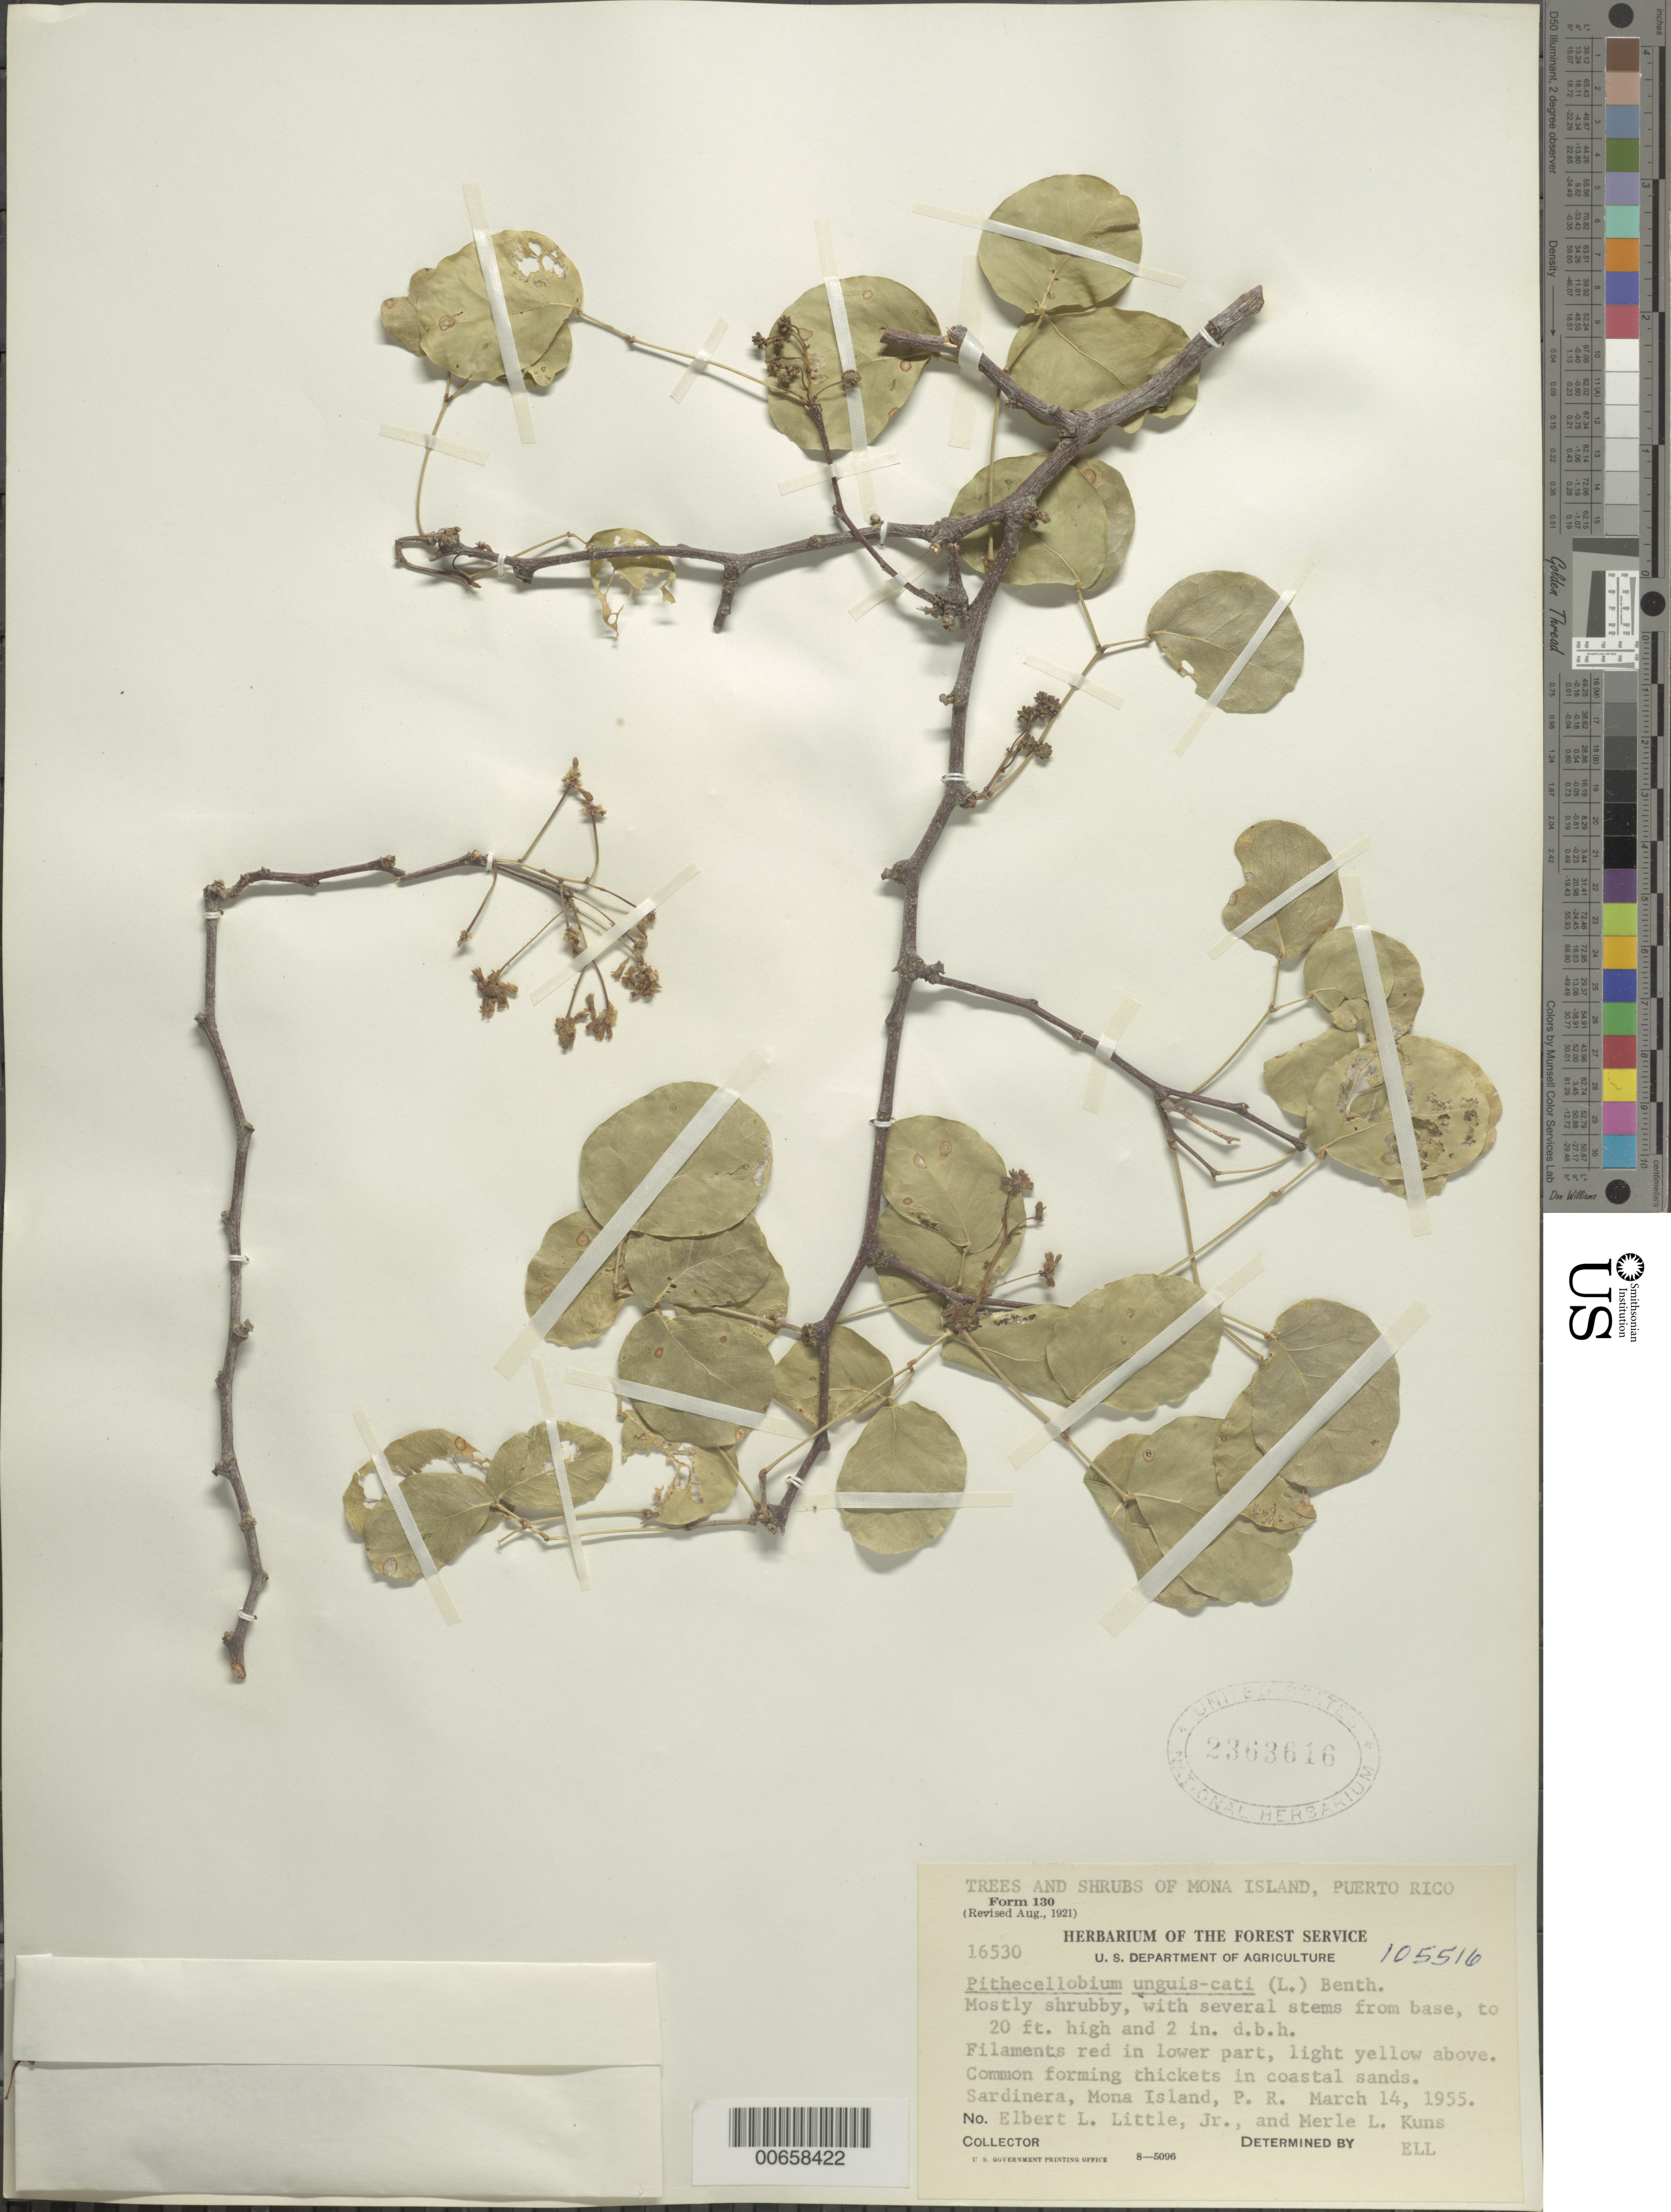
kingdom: Plantae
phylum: Tracheophyta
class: Magnoliopsida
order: Fabales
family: Fabaceae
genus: Pithecellobium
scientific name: Pithecellobium unguis-cati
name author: (L.) Benth.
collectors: E. L. Little & M. Kuns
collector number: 16530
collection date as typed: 14 Mar 1955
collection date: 1955-03-14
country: Puerto Rico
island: Mona Island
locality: Sardinera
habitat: Forming thickets in coastal sands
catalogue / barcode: US 639430